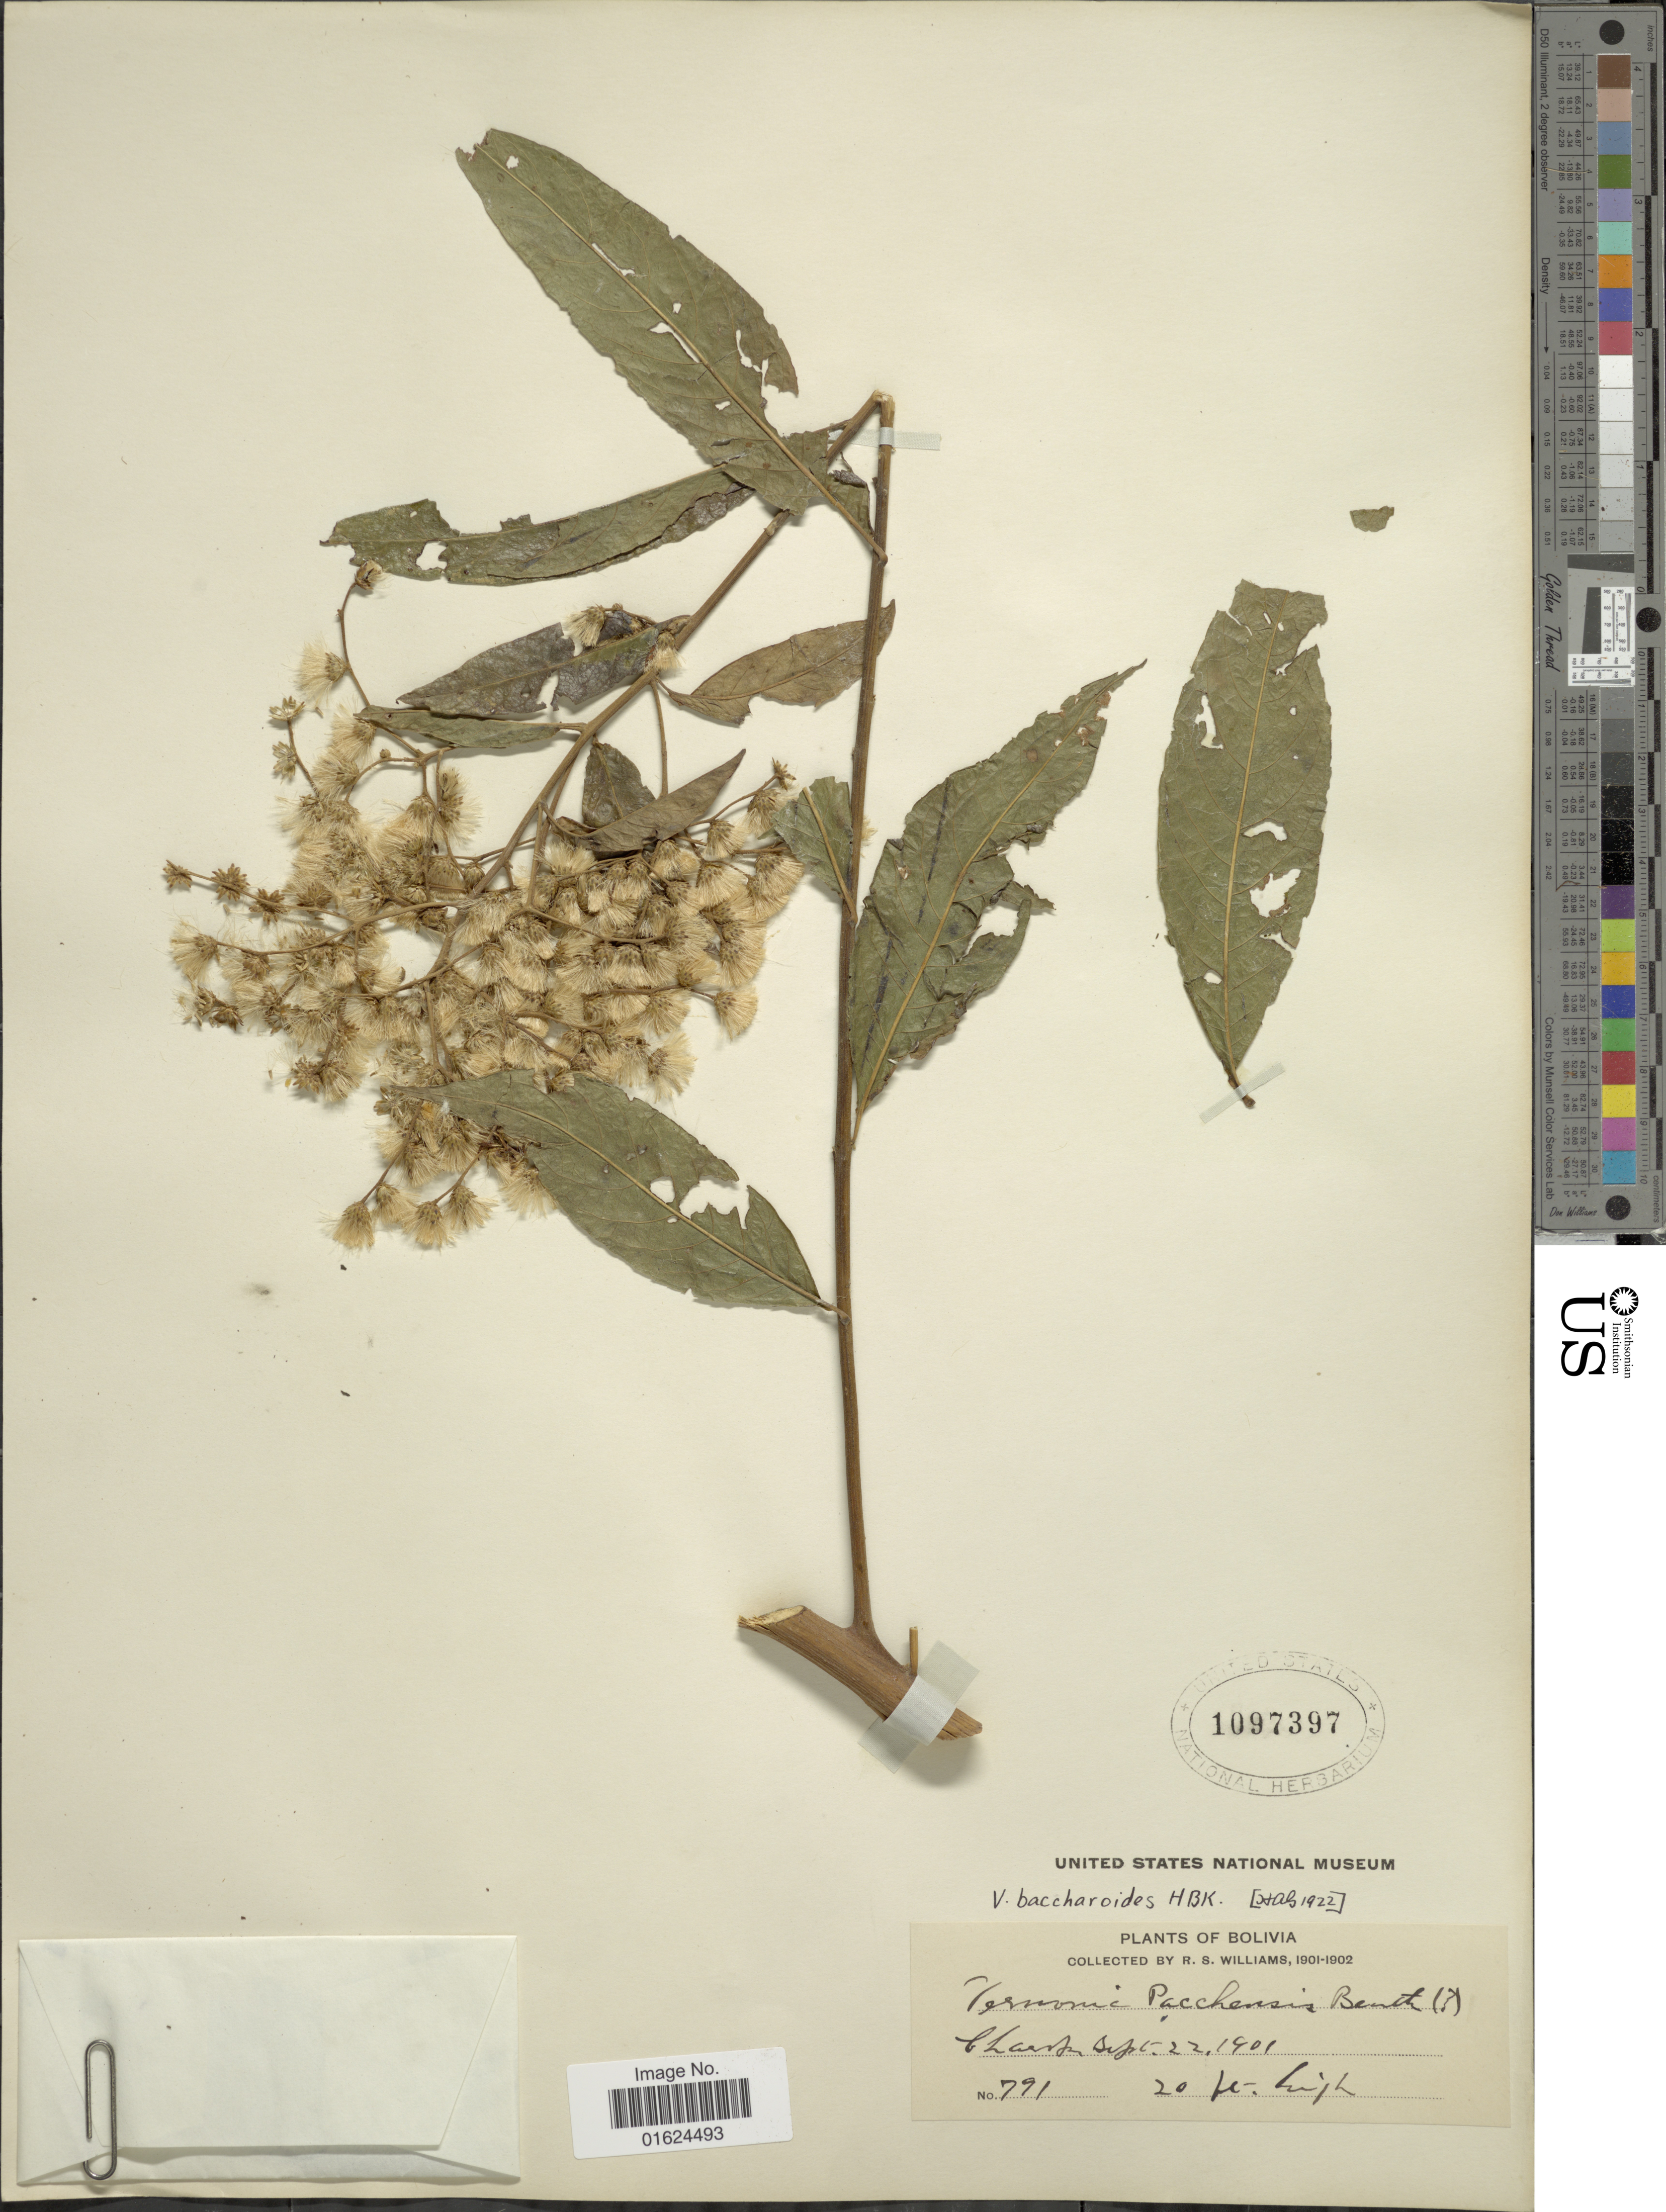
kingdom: Plantae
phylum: Tracheophyta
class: Magnoliopsida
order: Asterales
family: Asteraceae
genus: Vernonanthura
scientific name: Vernonanthura patens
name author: (Kunth) H. Rob.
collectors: R. S. Williams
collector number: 791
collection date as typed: Sep. 22, 1901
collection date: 1901-09-22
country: Bolivia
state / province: La Páz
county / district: Larecaja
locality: Charopampa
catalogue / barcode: US 1097397